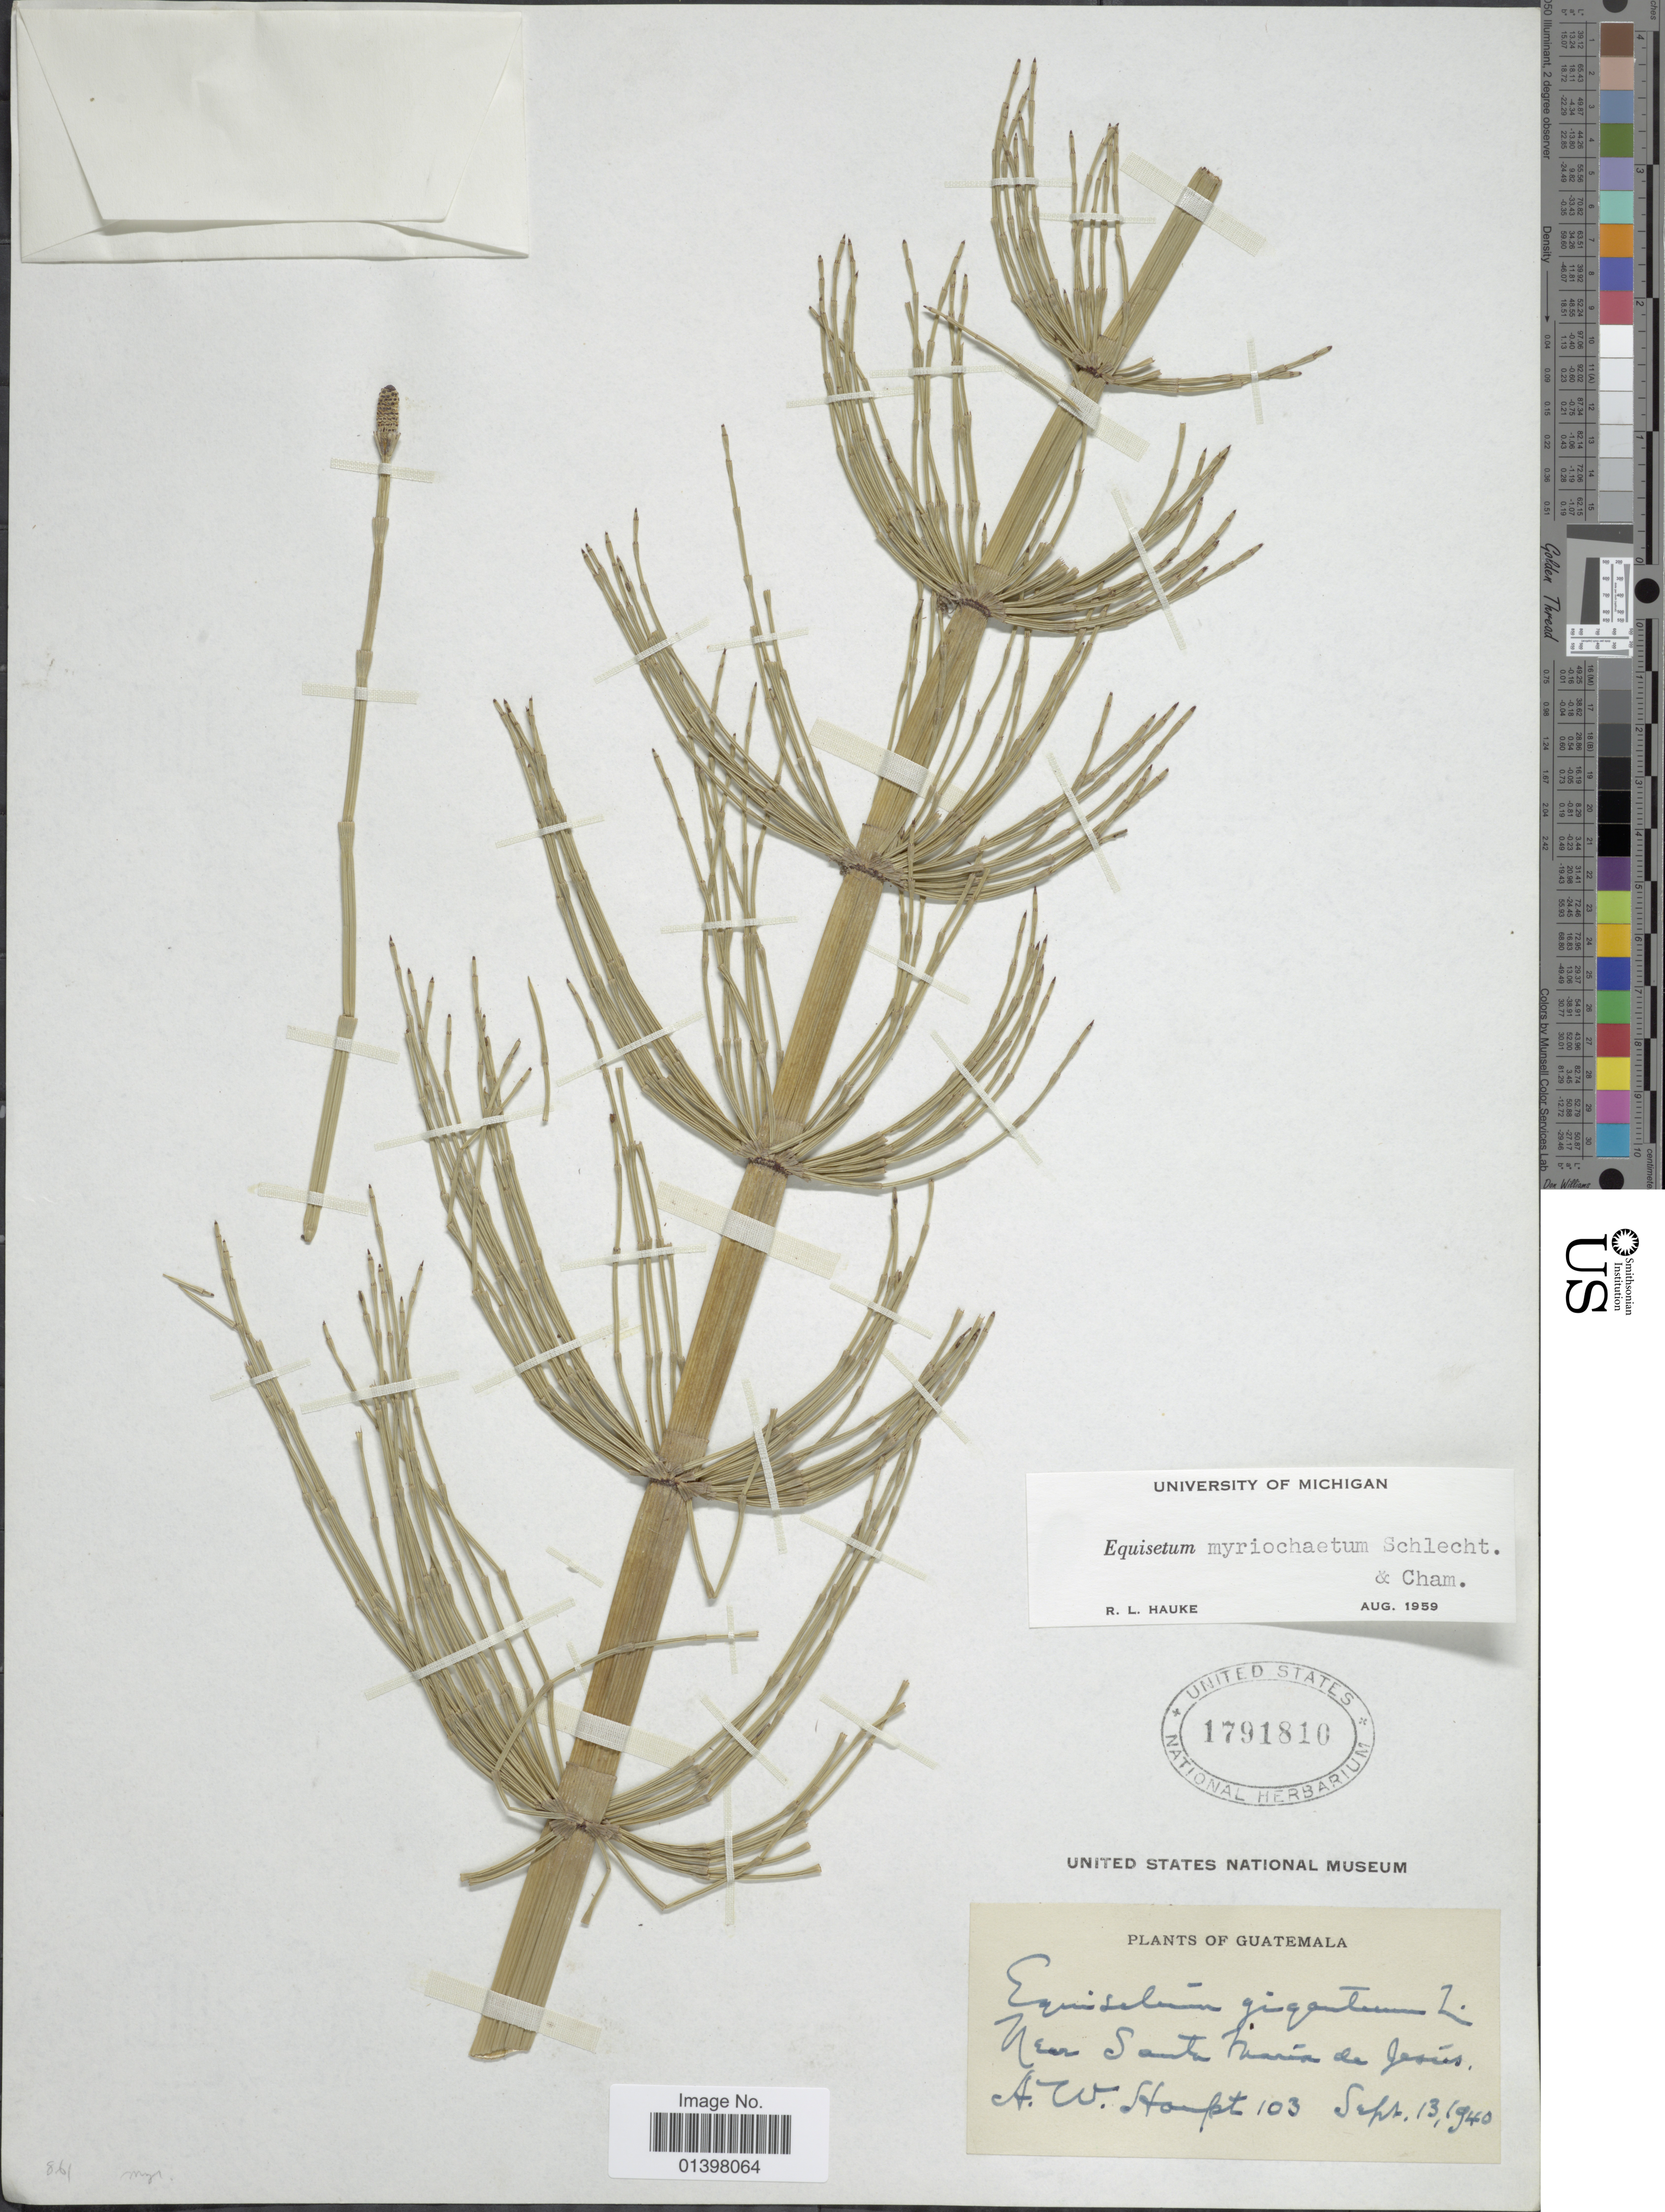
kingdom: Plantae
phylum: Tracheophyta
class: Polypodiopsida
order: Equisetales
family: Equisetaceae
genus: Equisetum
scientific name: Equisetum myriochaetum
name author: Schltdl. & Cham.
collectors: A. Hampt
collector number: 103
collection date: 1940-09-13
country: Guatemala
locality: Near Santa María de Jesús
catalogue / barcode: US 1791810